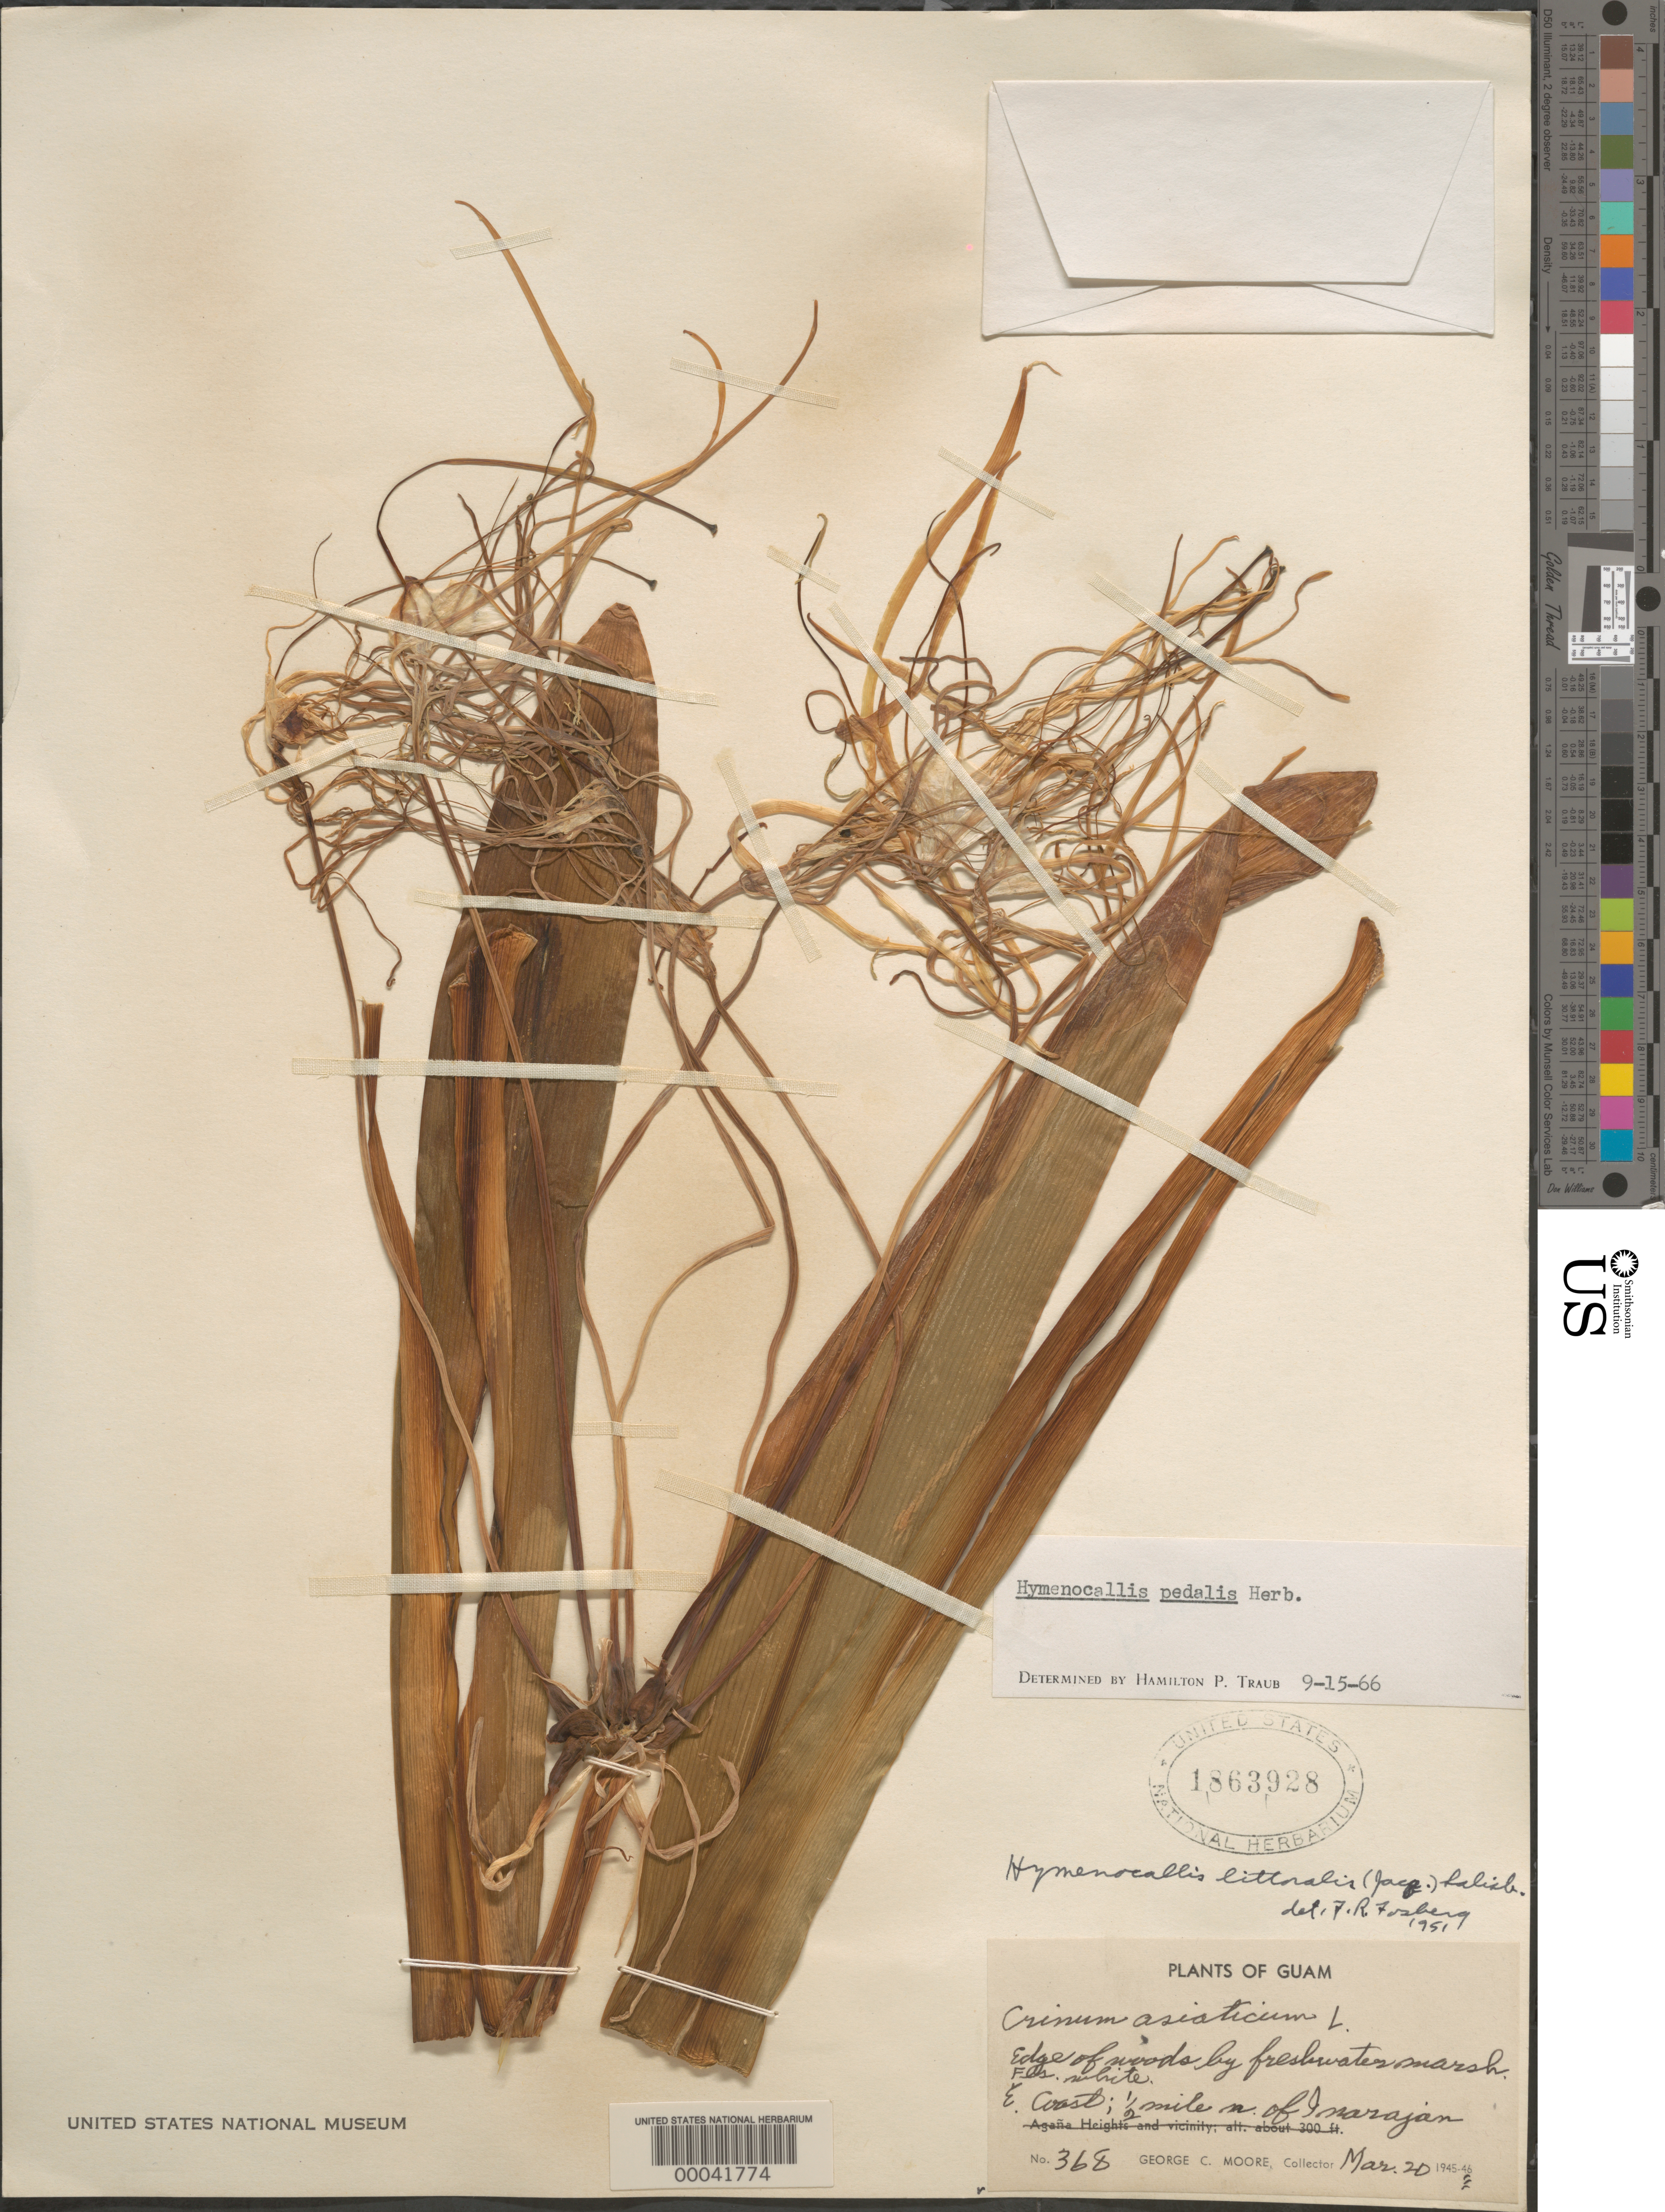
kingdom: Plantae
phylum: Tracheophyta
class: Liliopsida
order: Asparagales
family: Amaryllidaceae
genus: Hymenocallis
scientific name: Hymenocallis pedalis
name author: Herb.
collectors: G. C. Moore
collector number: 368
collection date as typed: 20 Mar 1946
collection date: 1946-03-20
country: Guam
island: Guam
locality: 0.5 mi n of inarajan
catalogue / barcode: US 1863928